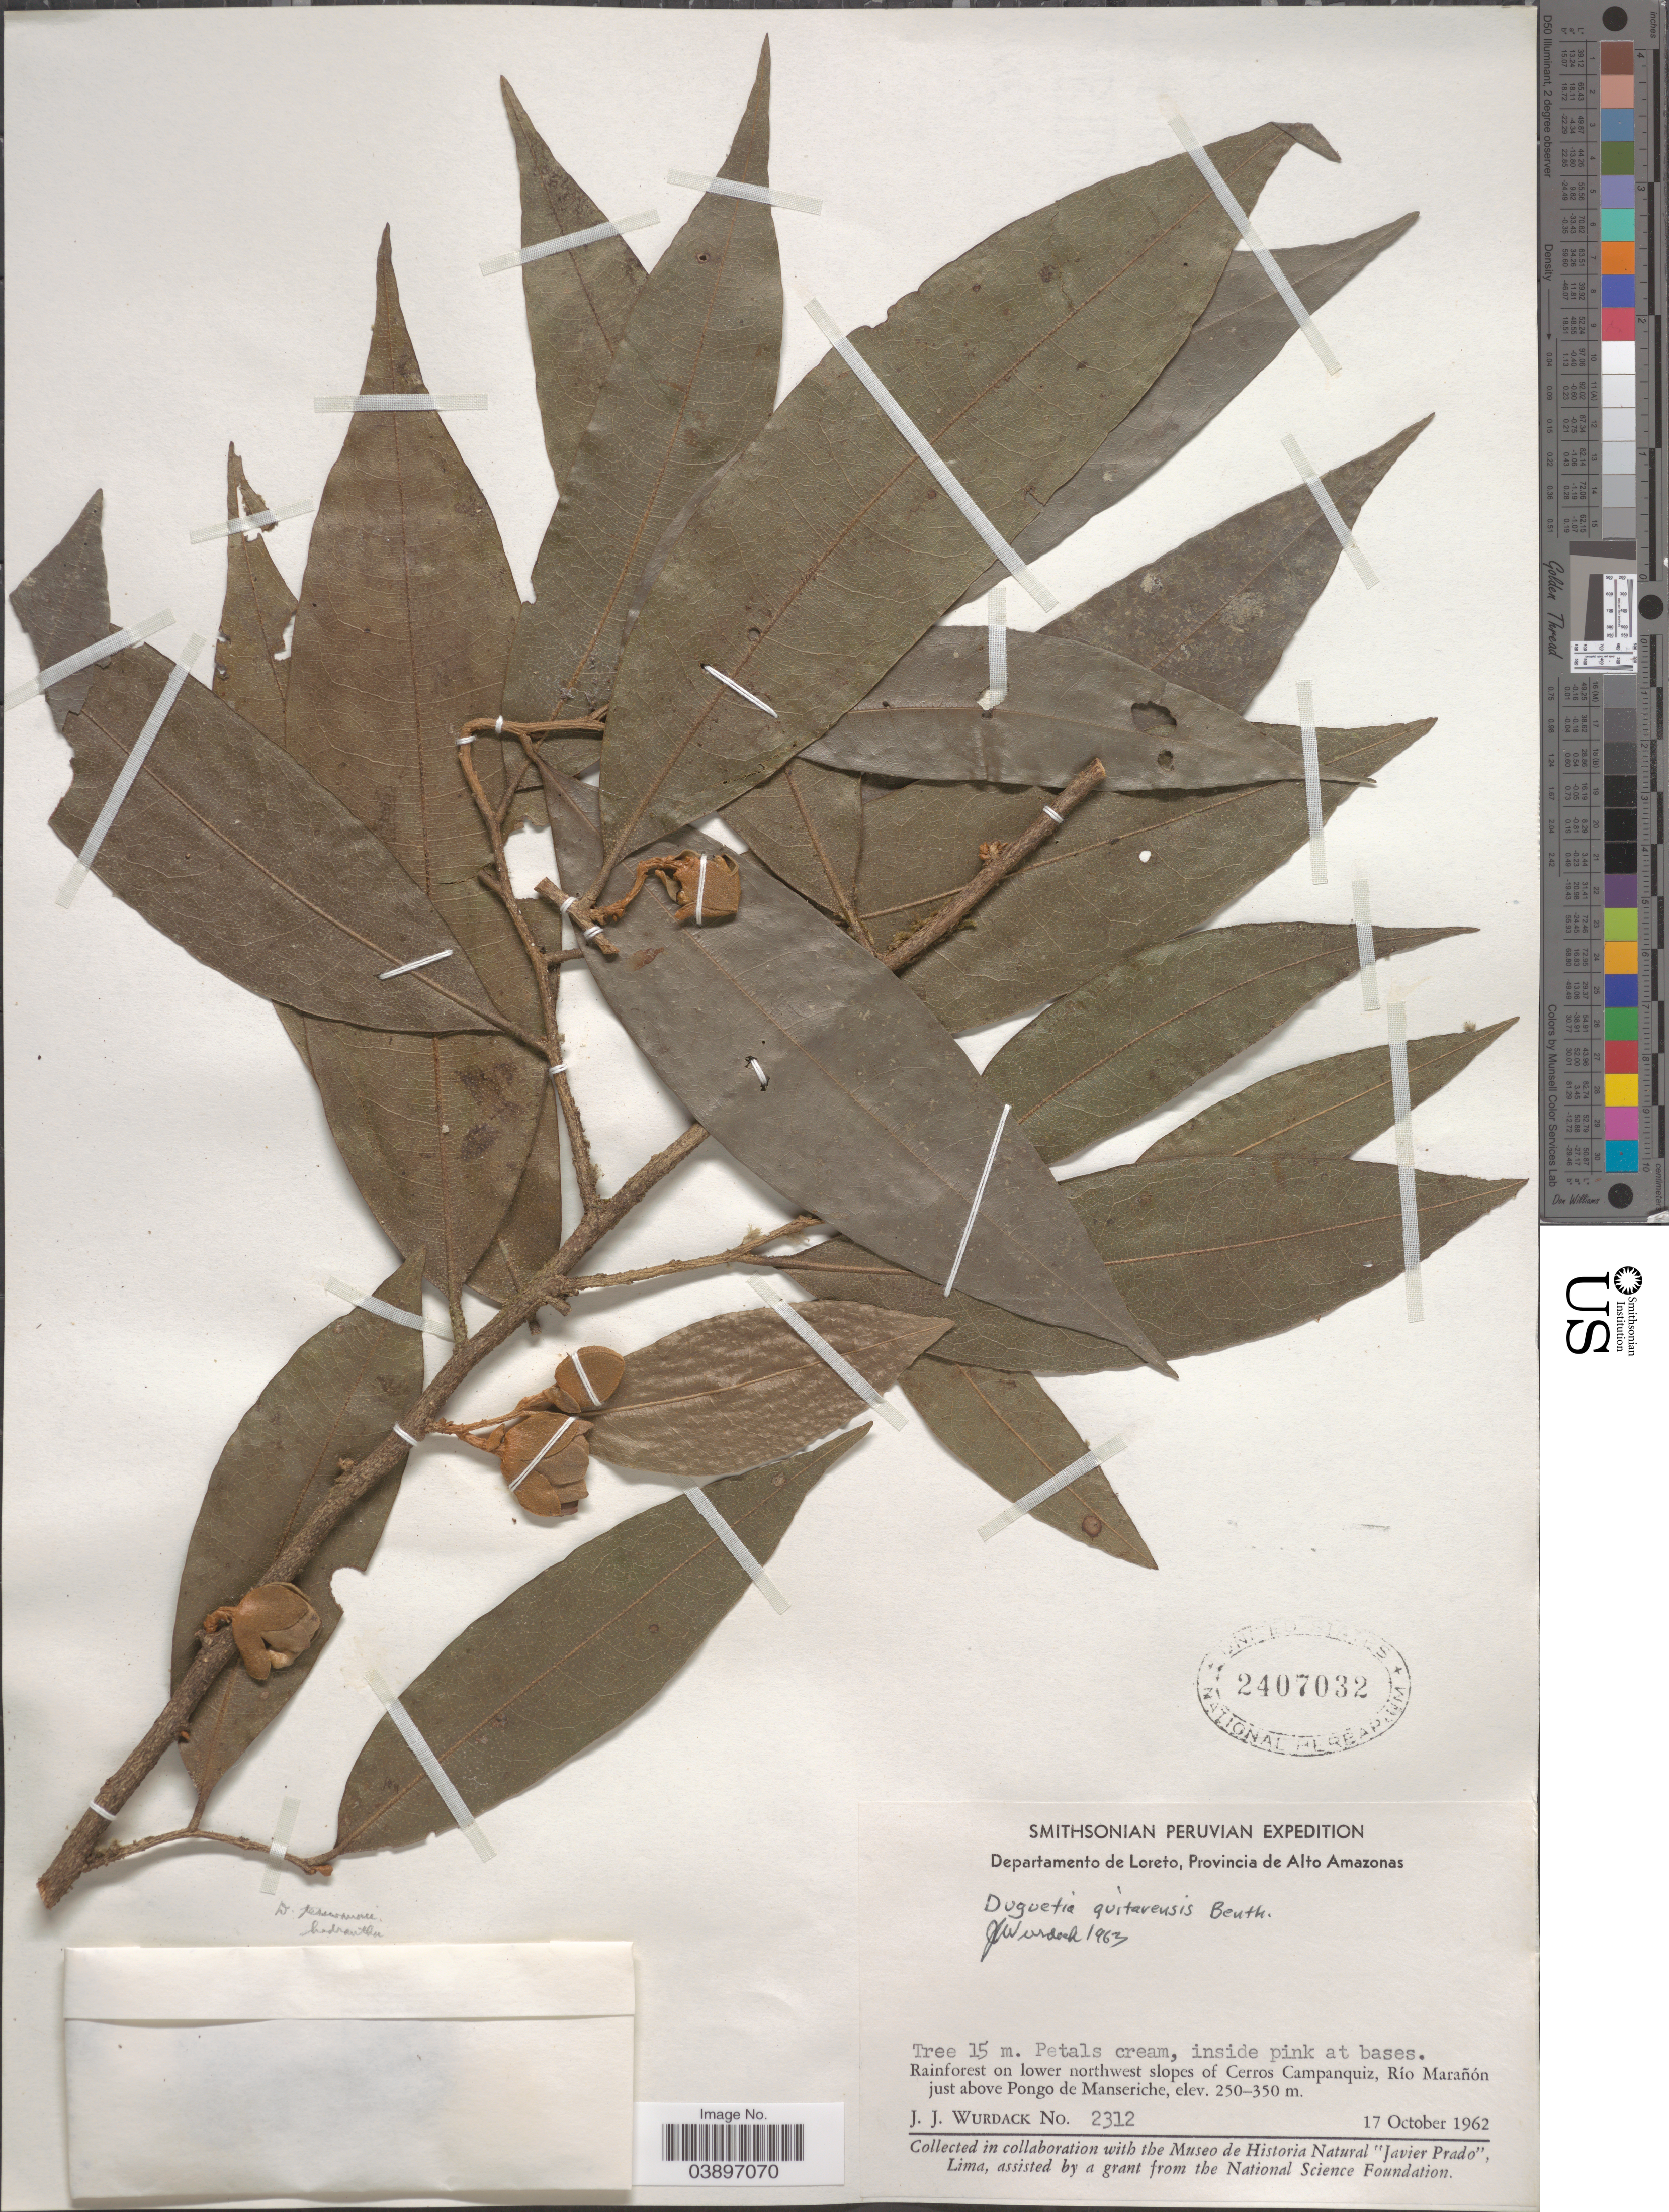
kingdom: Plantae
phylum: Tracheophyta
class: Magnoliopsida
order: Magnoliales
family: Annonaceae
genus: Duguetia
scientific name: Duguetia quitarensis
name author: Benth.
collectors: J. J. Wurdack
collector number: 2312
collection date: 1962-10-17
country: Peru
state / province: Loreto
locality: Departamento de Loreto, Provincia de Alto Amazonas. Rainforest on lower northwest slopes of Cerros Campanquiz, Río Marañón just above Pongo de Manseriche.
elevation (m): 250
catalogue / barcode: US 2407032